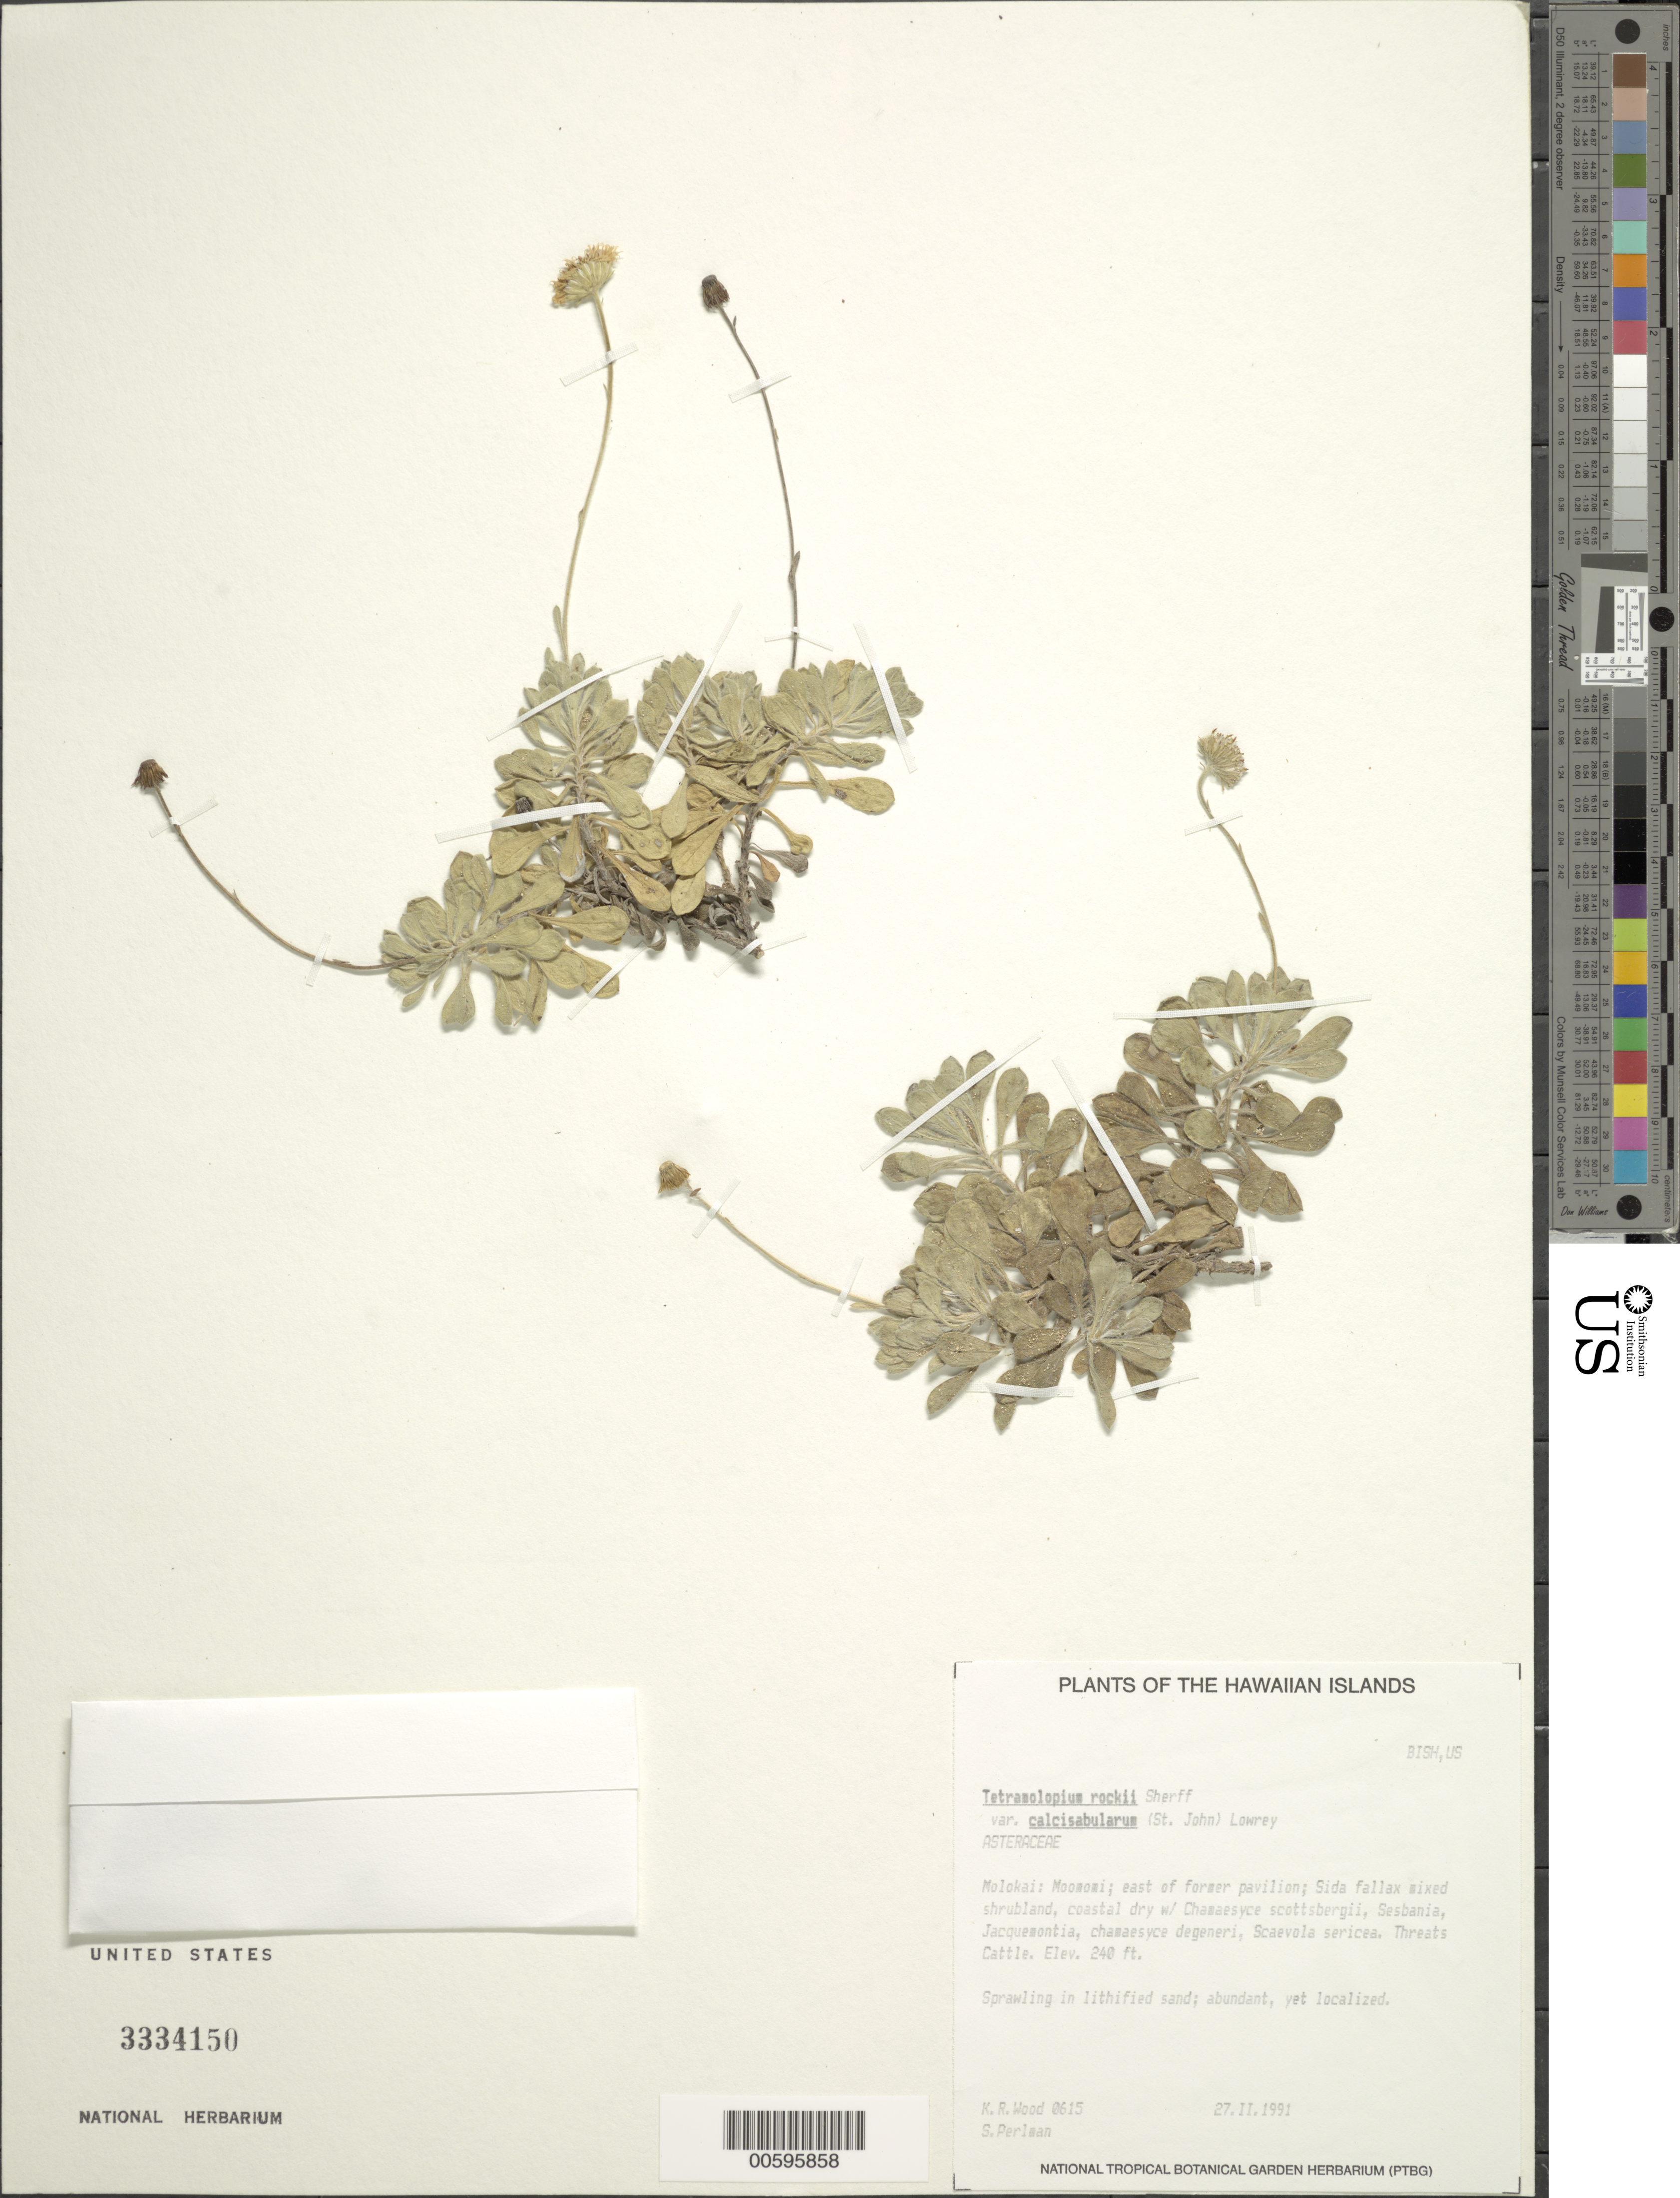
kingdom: Plantae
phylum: Tracheophyta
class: Magnoliopsida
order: Asterales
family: Asteraceae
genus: Tetramolopium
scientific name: Tetramolopium rockii var. calcisabulorum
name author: (H. St. John) Lowrey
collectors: K. R. Wood & S. P. Perlman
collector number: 0615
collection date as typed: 27 Feb 1991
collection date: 1991-02-27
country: United States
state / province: Hawaii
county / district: Maui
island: Moloka'i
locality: Moomomi; E of former pavilion.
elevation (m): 73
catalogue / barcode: US 3334150